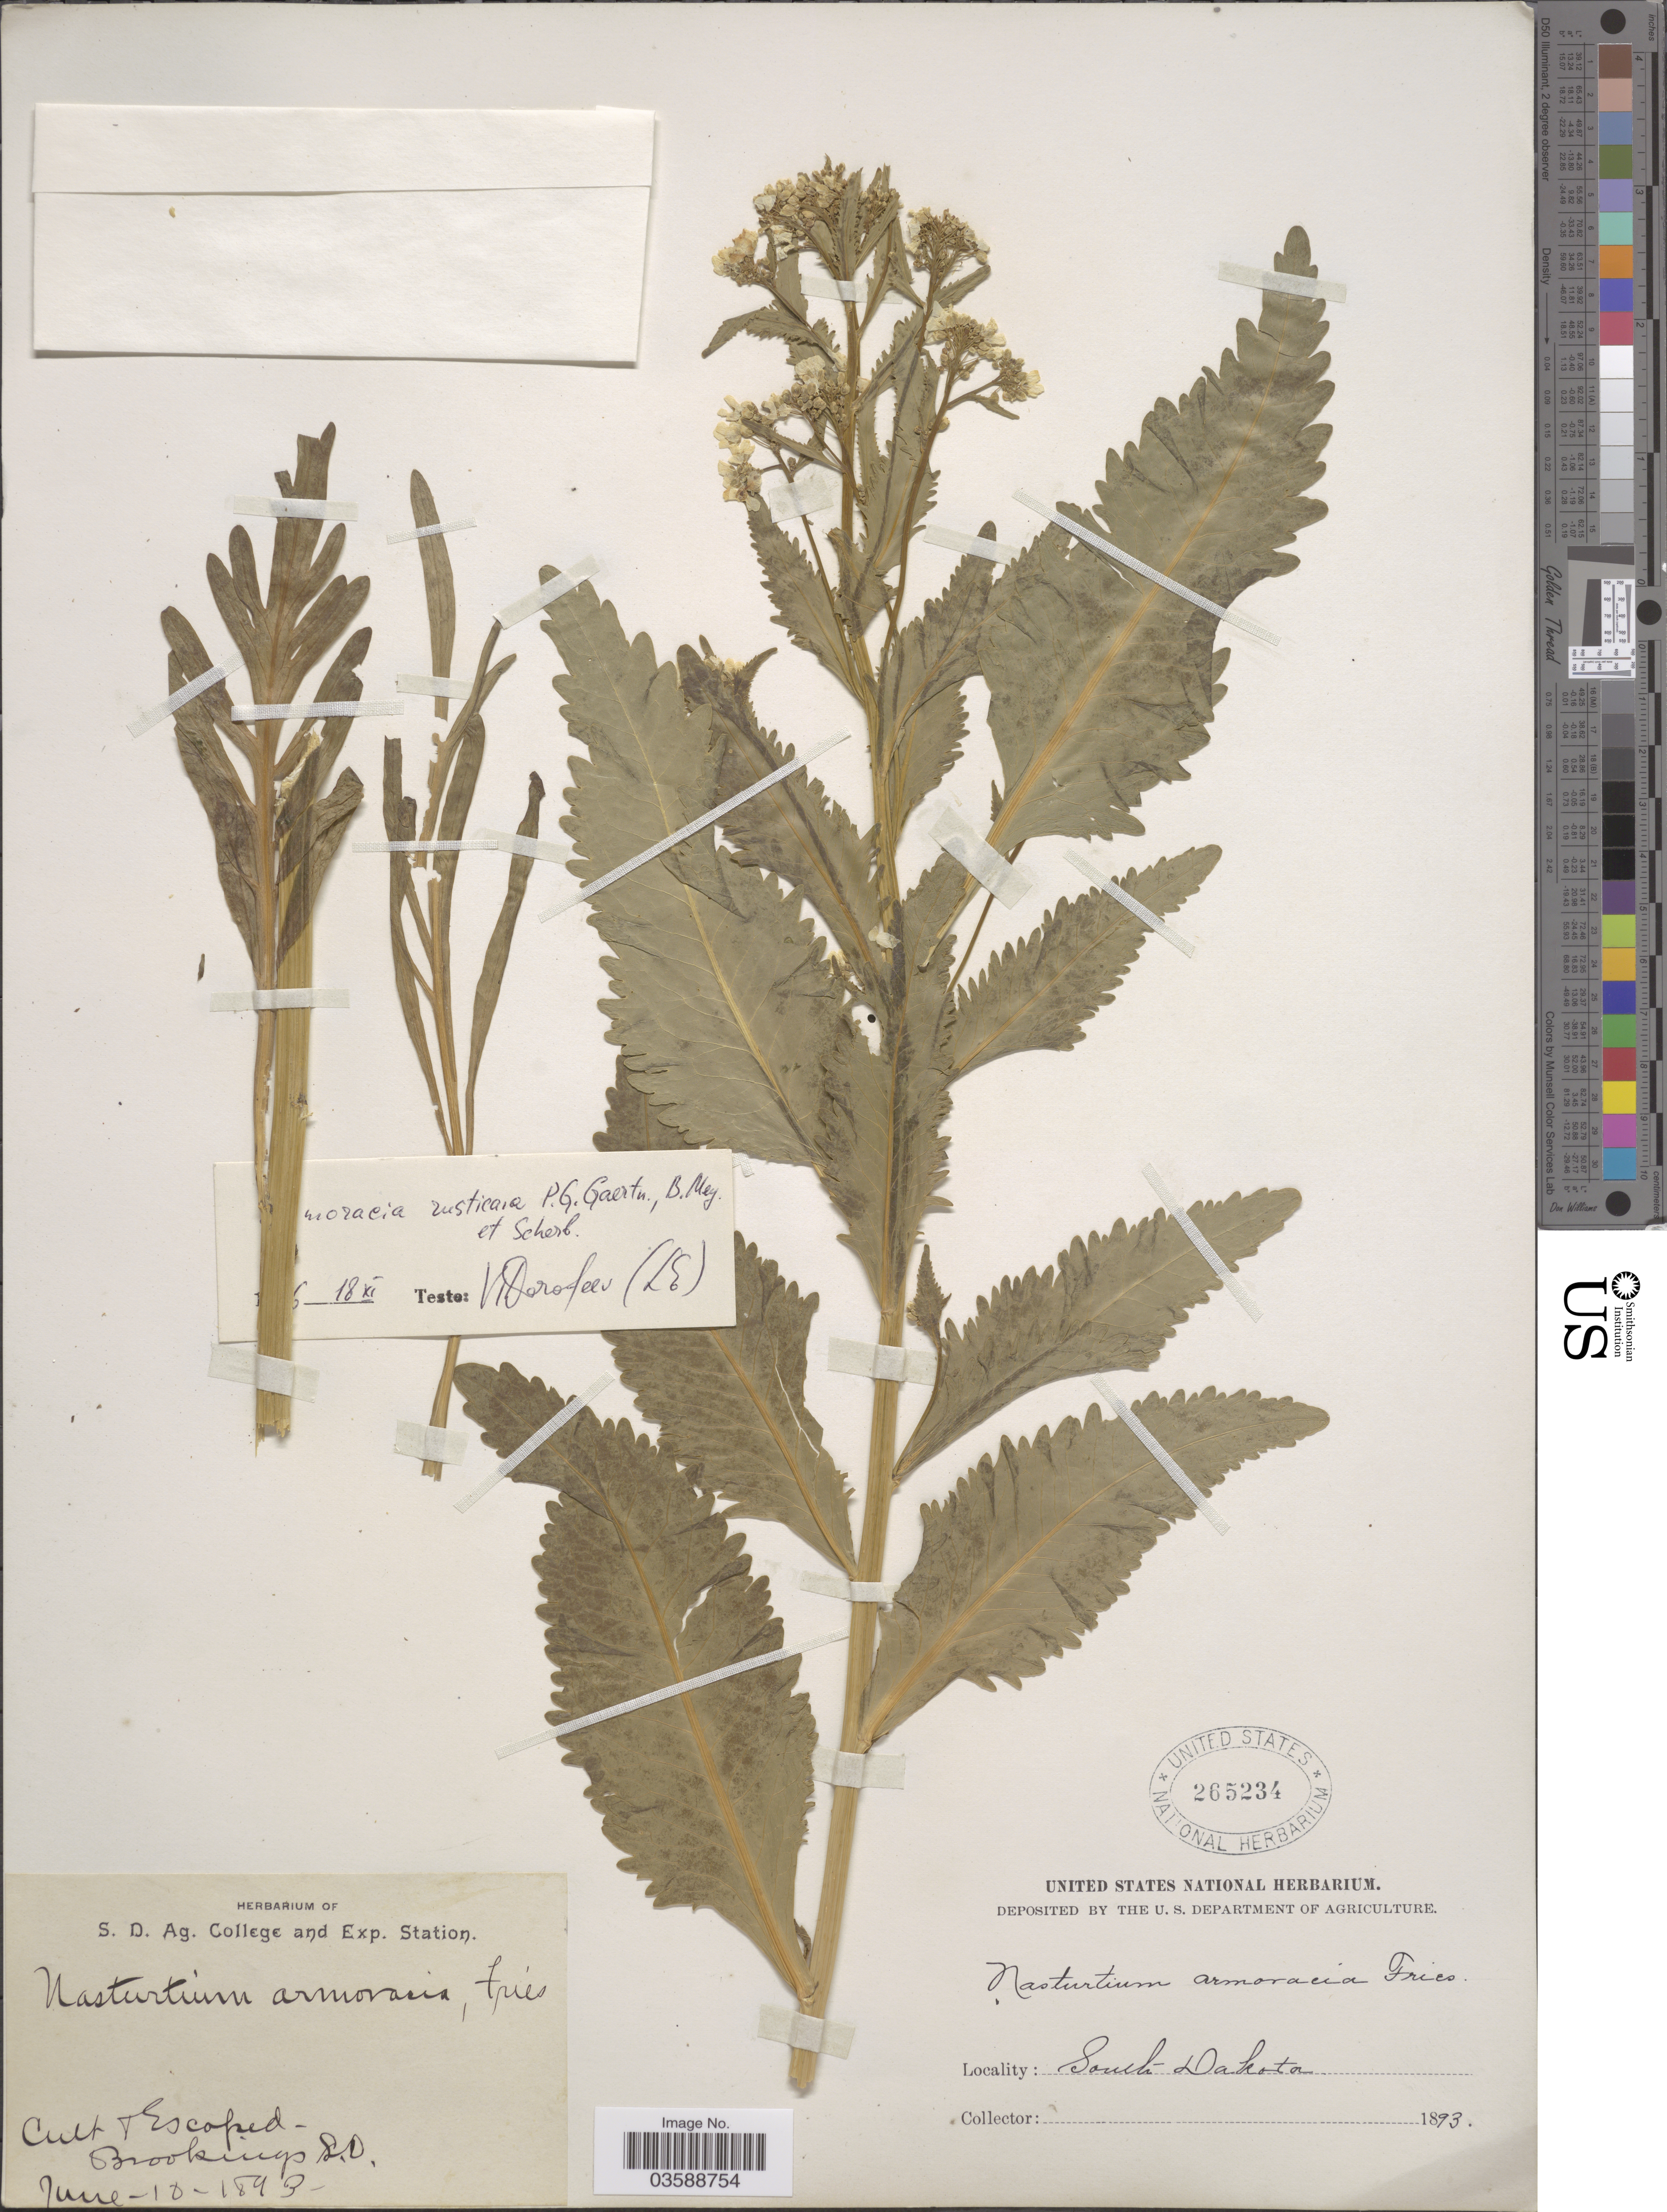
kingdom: Plantae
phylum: Tracheophyta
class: Magnoliopsida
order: Brassicales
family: Brassicaceae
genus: Armoracia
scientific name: Armoracia rusticana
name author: G. Gaertn. et al.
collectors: ex herb. S. D. Ag. College and ex. Station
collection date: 1893-06-10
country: United States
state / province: South Dakota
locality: Brookings.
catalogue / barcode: US 265234